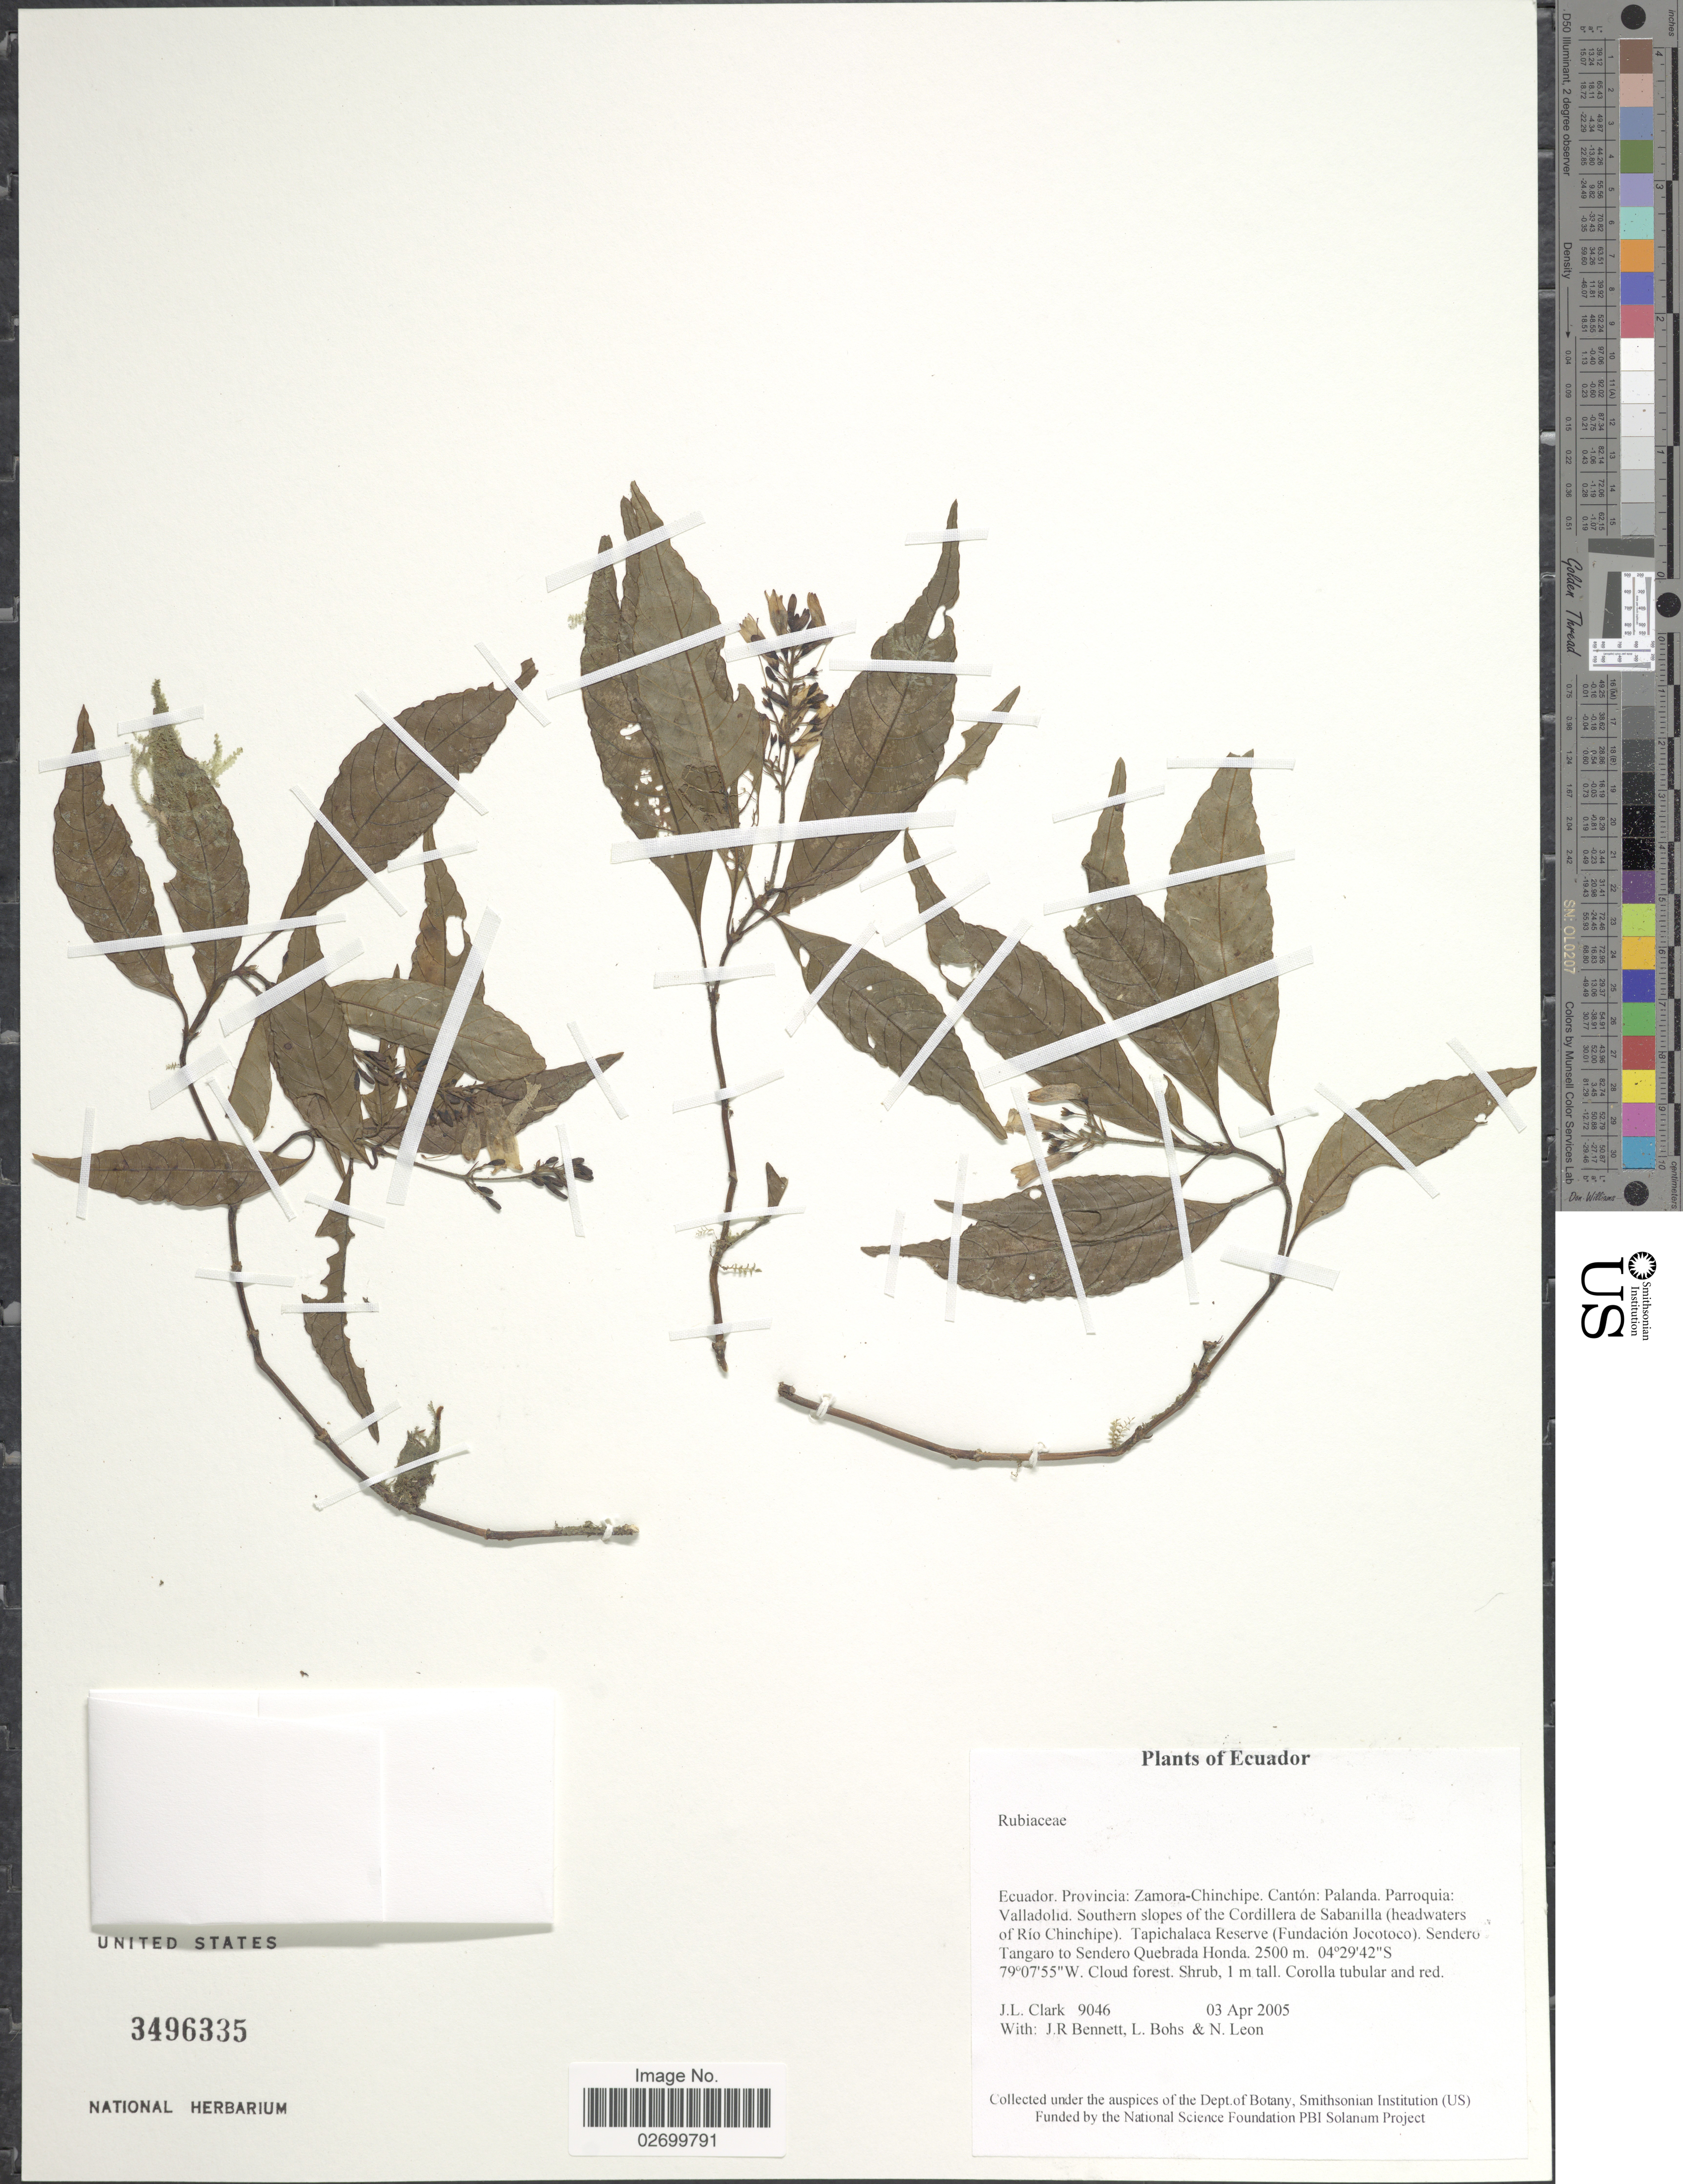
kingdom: Plantae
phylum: Tracheophyta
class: Magnoliopsida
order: Gentianales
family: Rubiaceae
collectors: J. L. Clark, J. R. Bennett, L. A. Bohs & N. Leon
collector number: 9046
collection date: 2005-04-03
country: Ecuador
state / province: Zamora-Chinchipe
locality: Canton: Palanda. Parroquia: Valladolid. Southern slopes of the Cordillera de Sabanilla (headwaters of Rio Chinchipe). Tapichalaca Reserve (Fundacion Jocotoco). Sendero Tangaro to Sendero Quebrada Honda.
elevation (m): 2500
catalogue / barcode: US 3496335